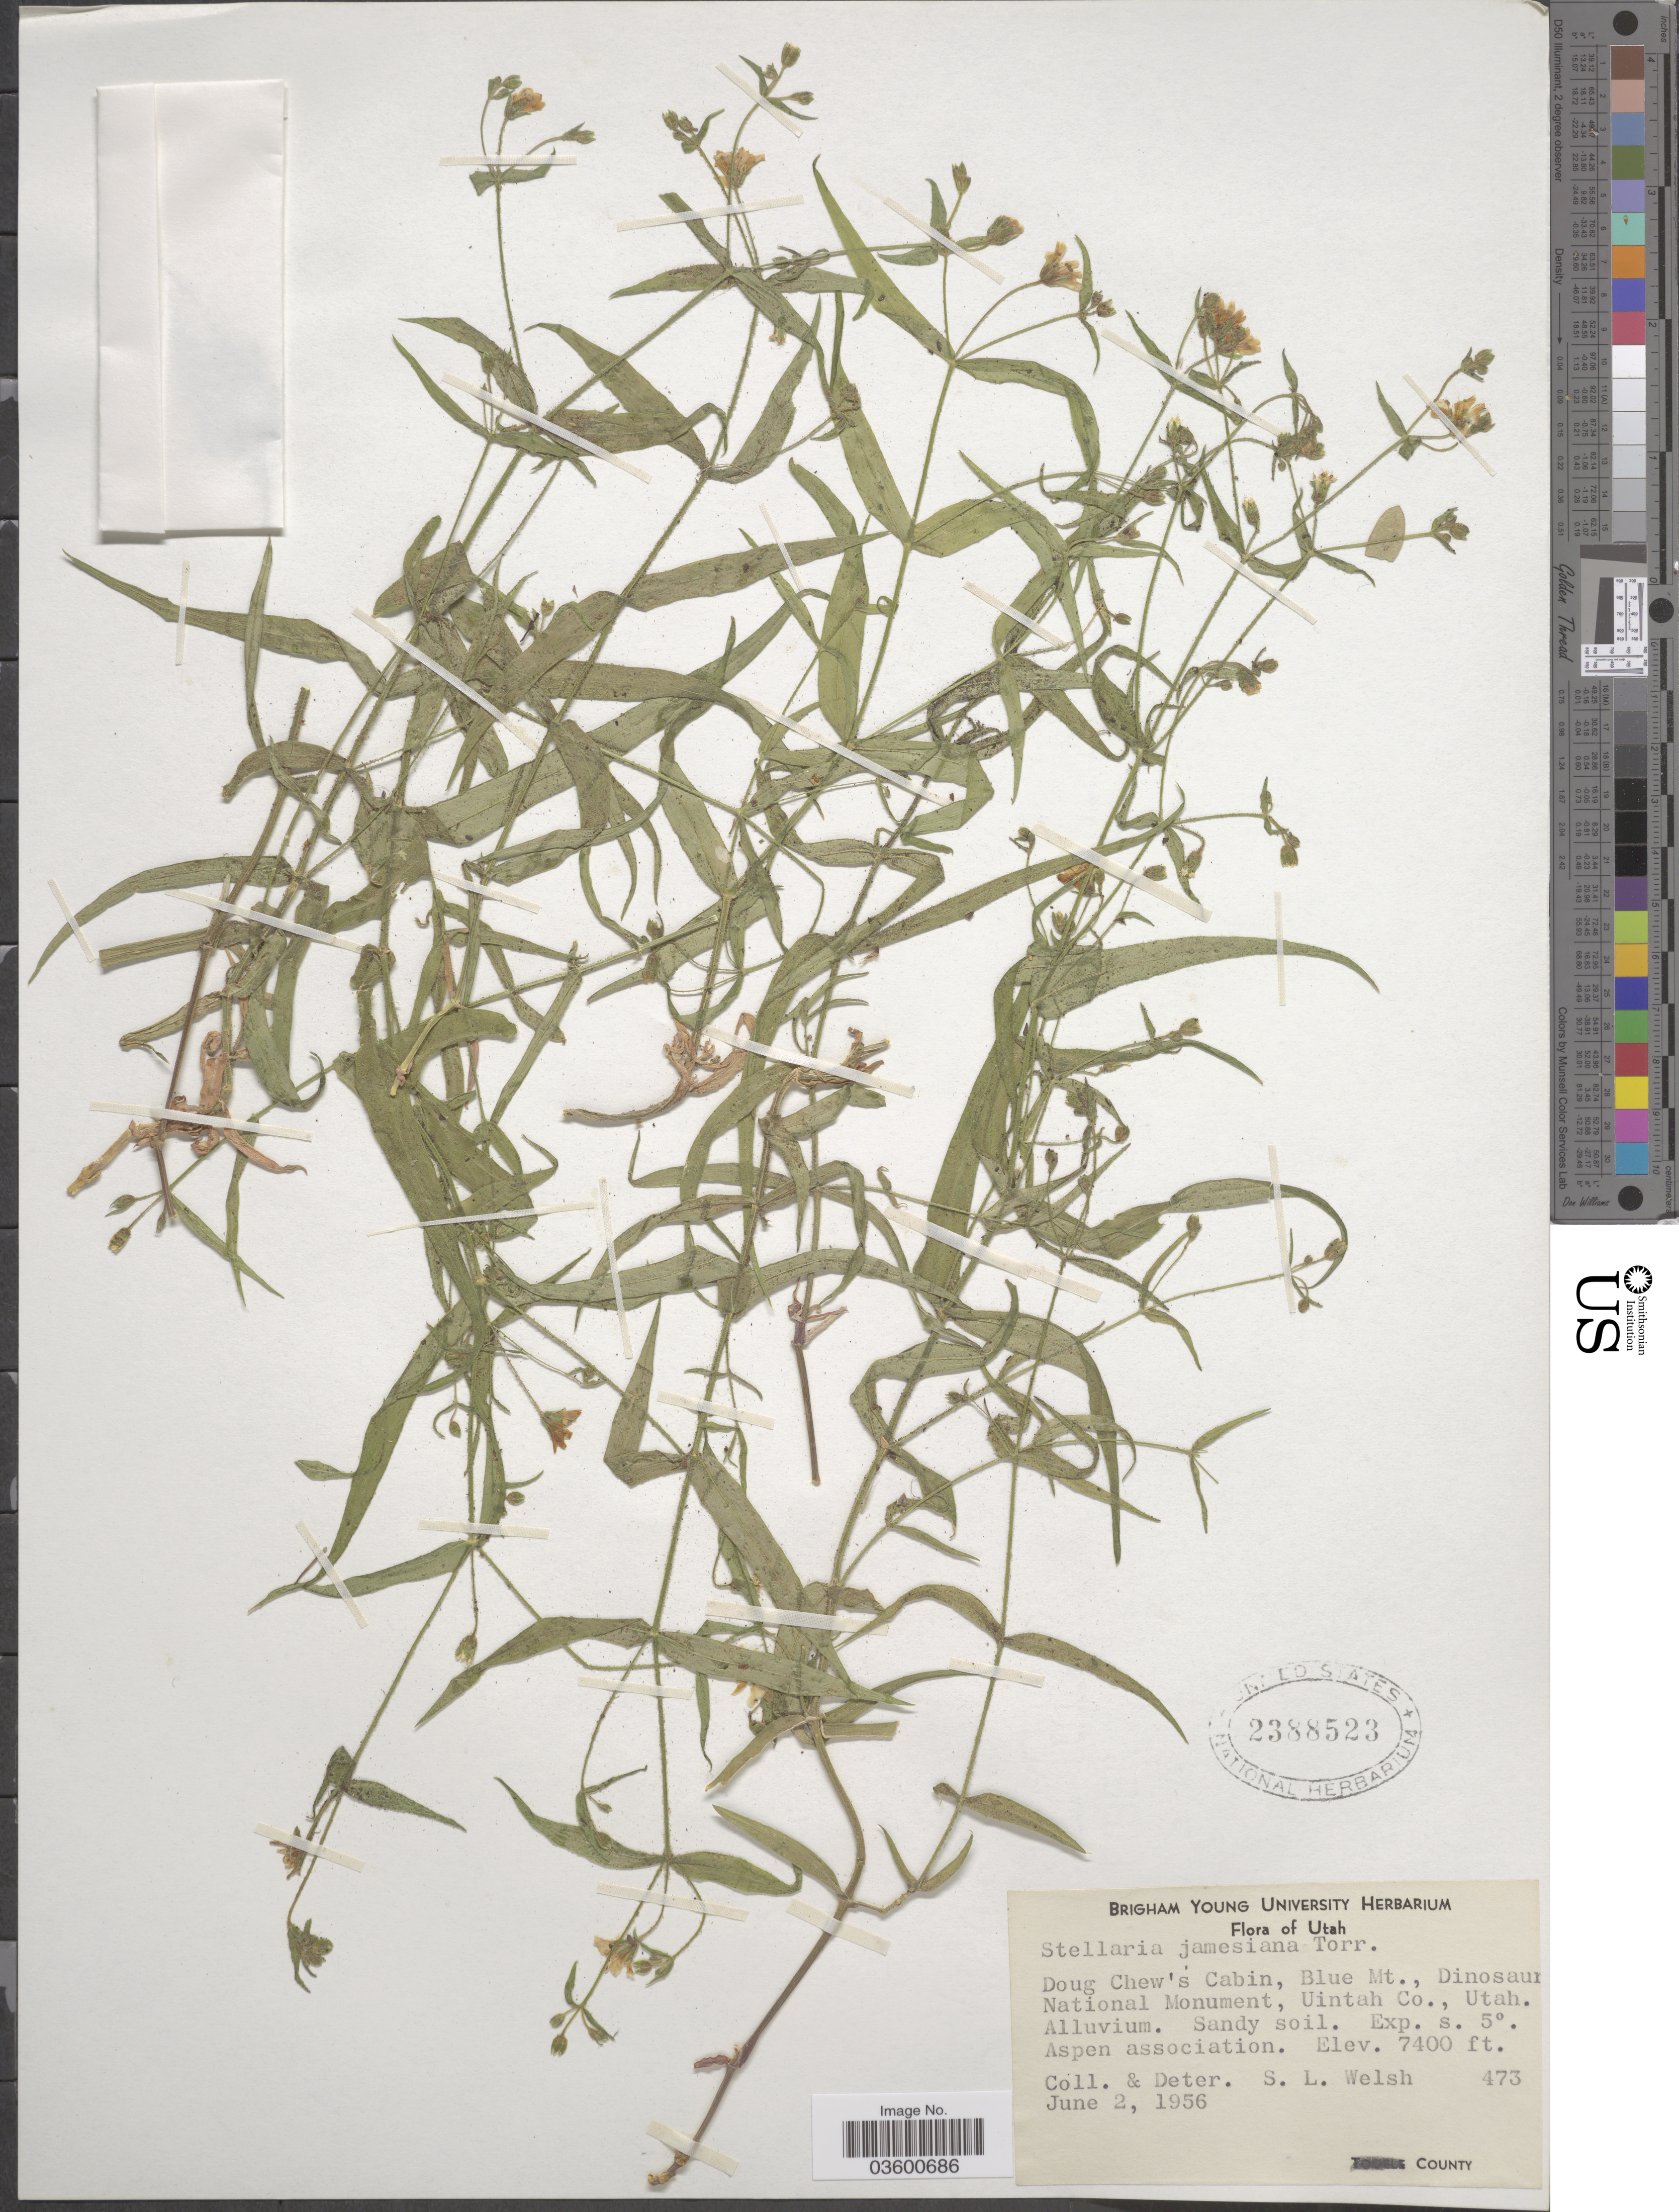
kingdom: Plantae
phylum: Tracheophyta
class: Magnoliopsida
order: Caryophyllales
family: Caryophyllaceae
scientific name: Torreyostellaria jamesiana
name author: (Torr.) Gang Yao et al.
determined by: Strong, M. T., (US), Smithsonian Institution - National Museum of Natural History (UNITED STATES)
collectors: S. Welsh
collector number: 473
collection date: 1956-06-02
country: United States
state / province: Utah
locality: Doug Chew's Cabin, Blue Mt., Dinosaur National Monument, Uintah Co.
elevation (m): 2256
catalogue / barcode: US 2388523